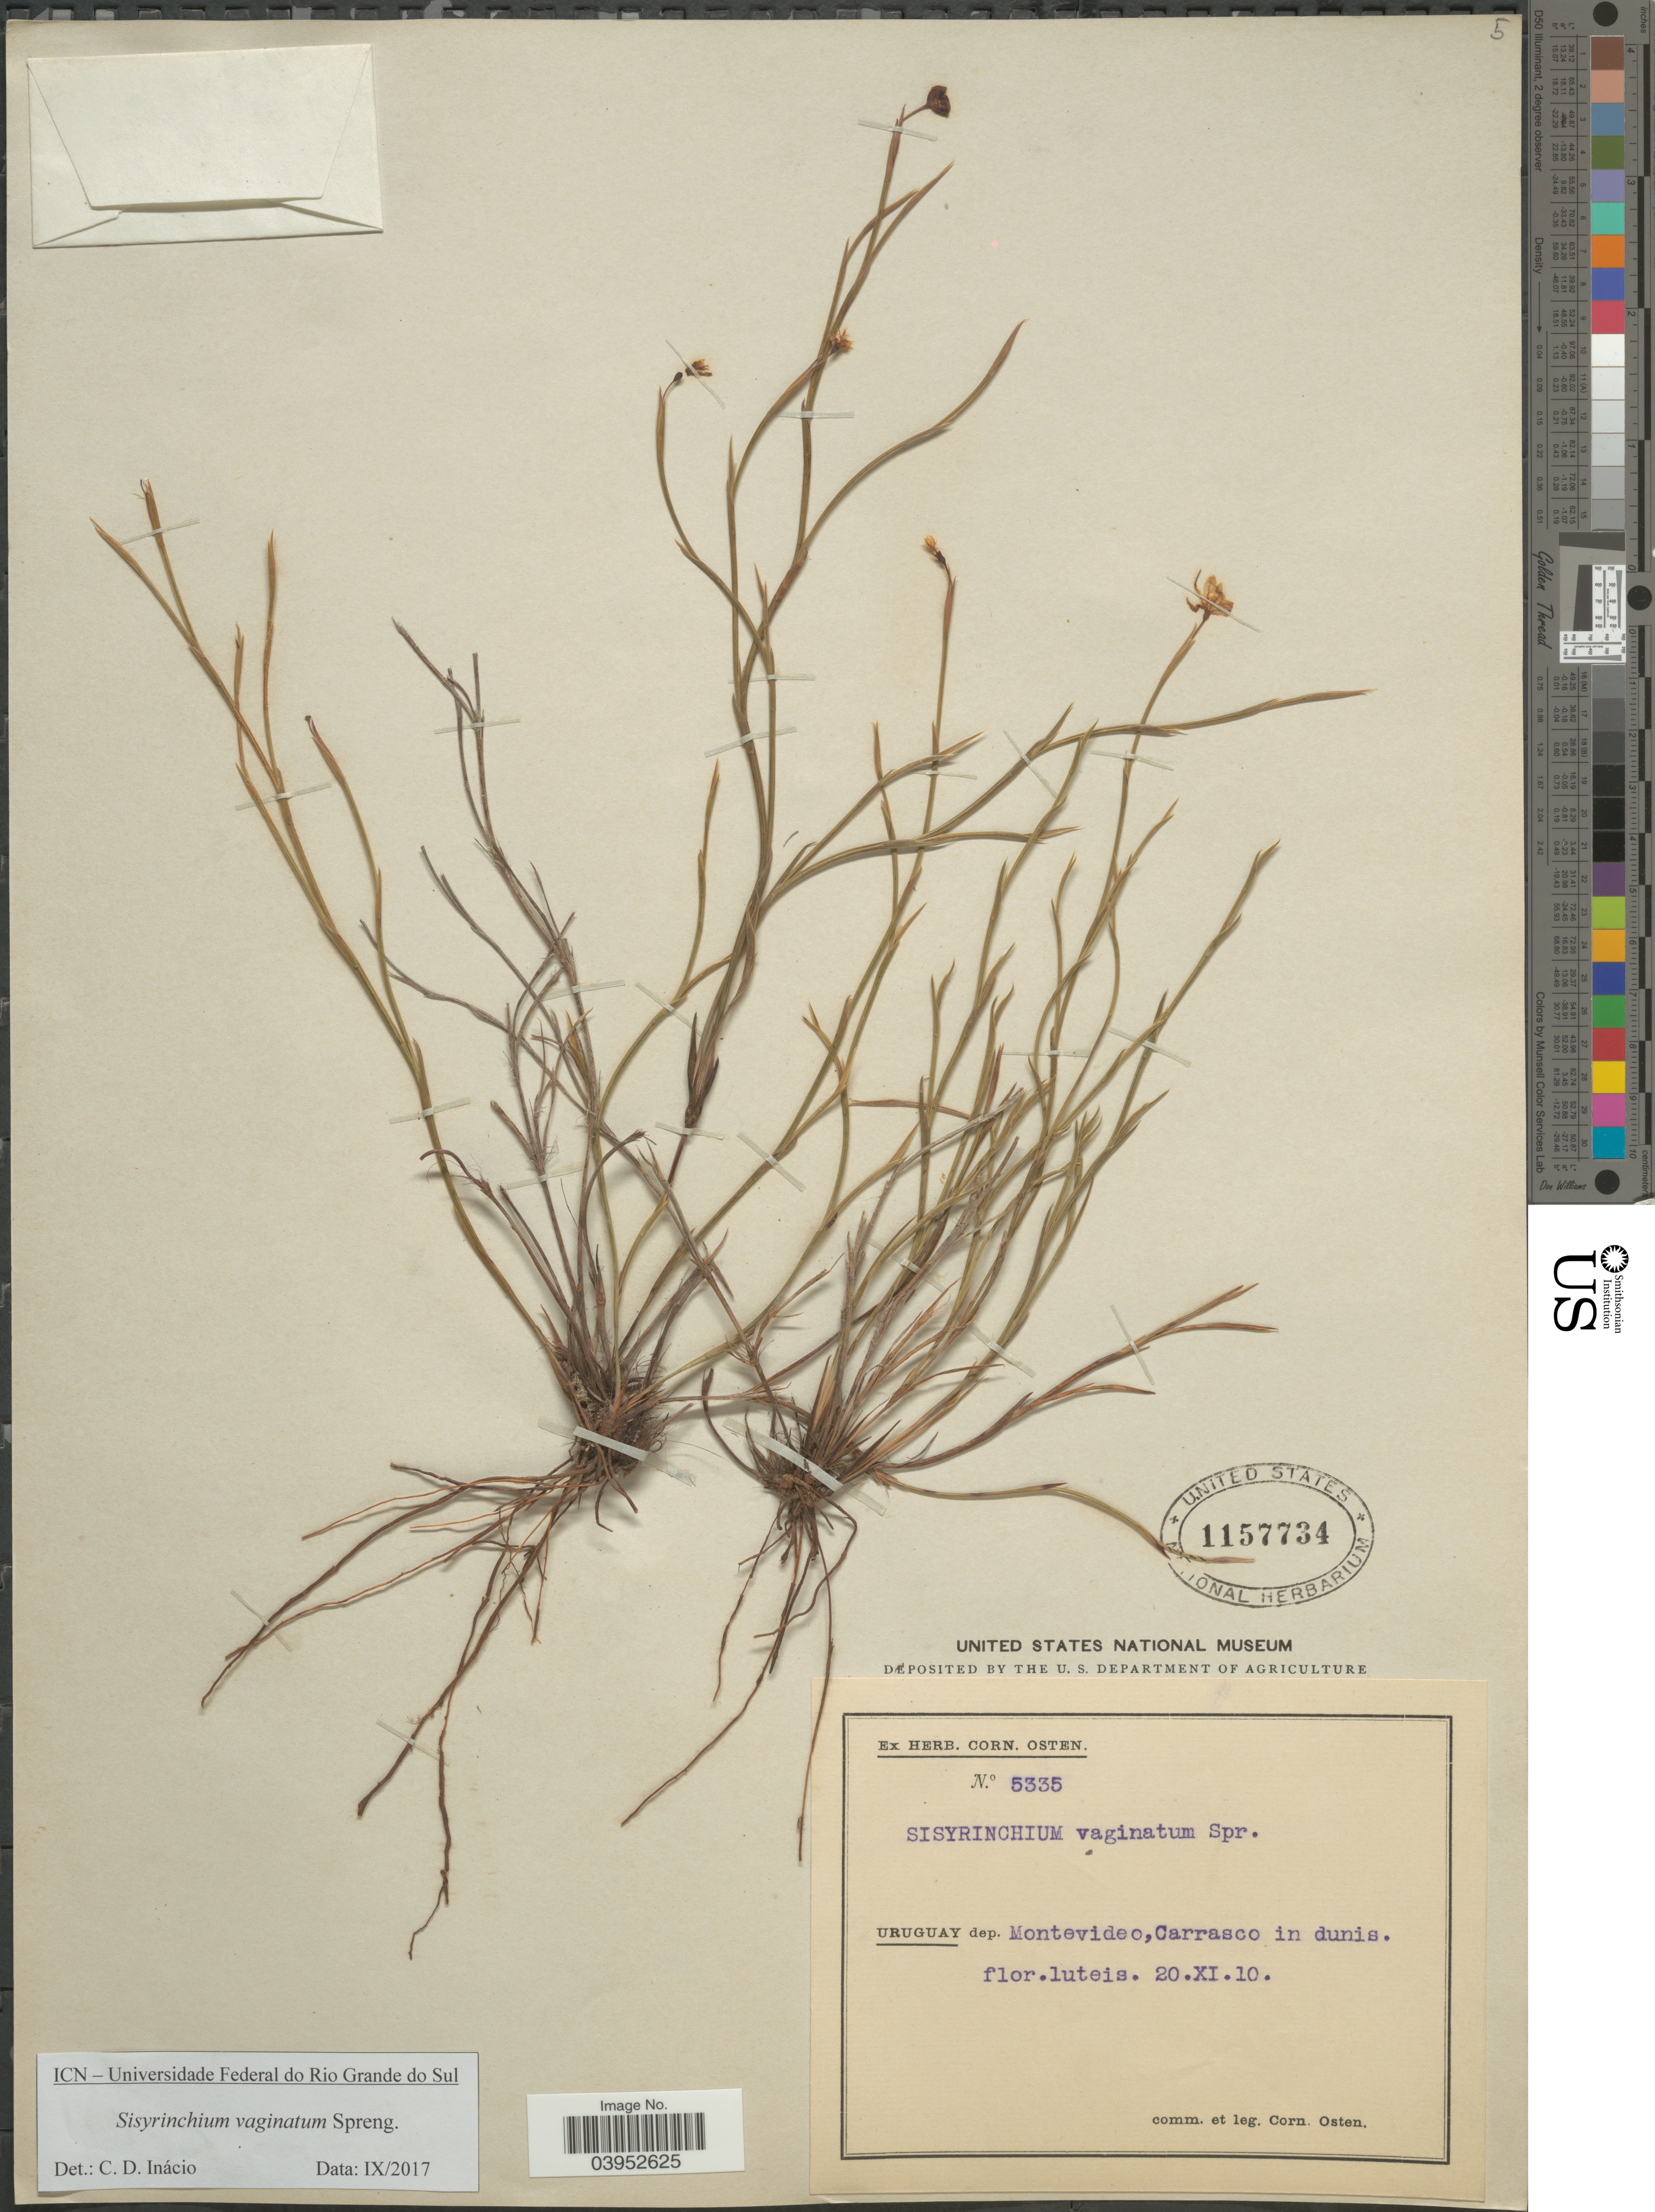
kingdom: Plantae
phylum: Tracheophyta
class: Liliopsida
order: Asparagales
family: Iridaceae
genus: Sisyrinchium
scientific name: Sisyrinchium vaginatum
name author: Spreng.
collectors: C. Osten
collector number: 5335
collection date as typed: Transcribed d/m/y: 20/11/10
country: Uruguay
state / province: Montevideo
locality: Dep. Montevideo, Carrasco in dunis.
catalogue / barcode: US 1157734